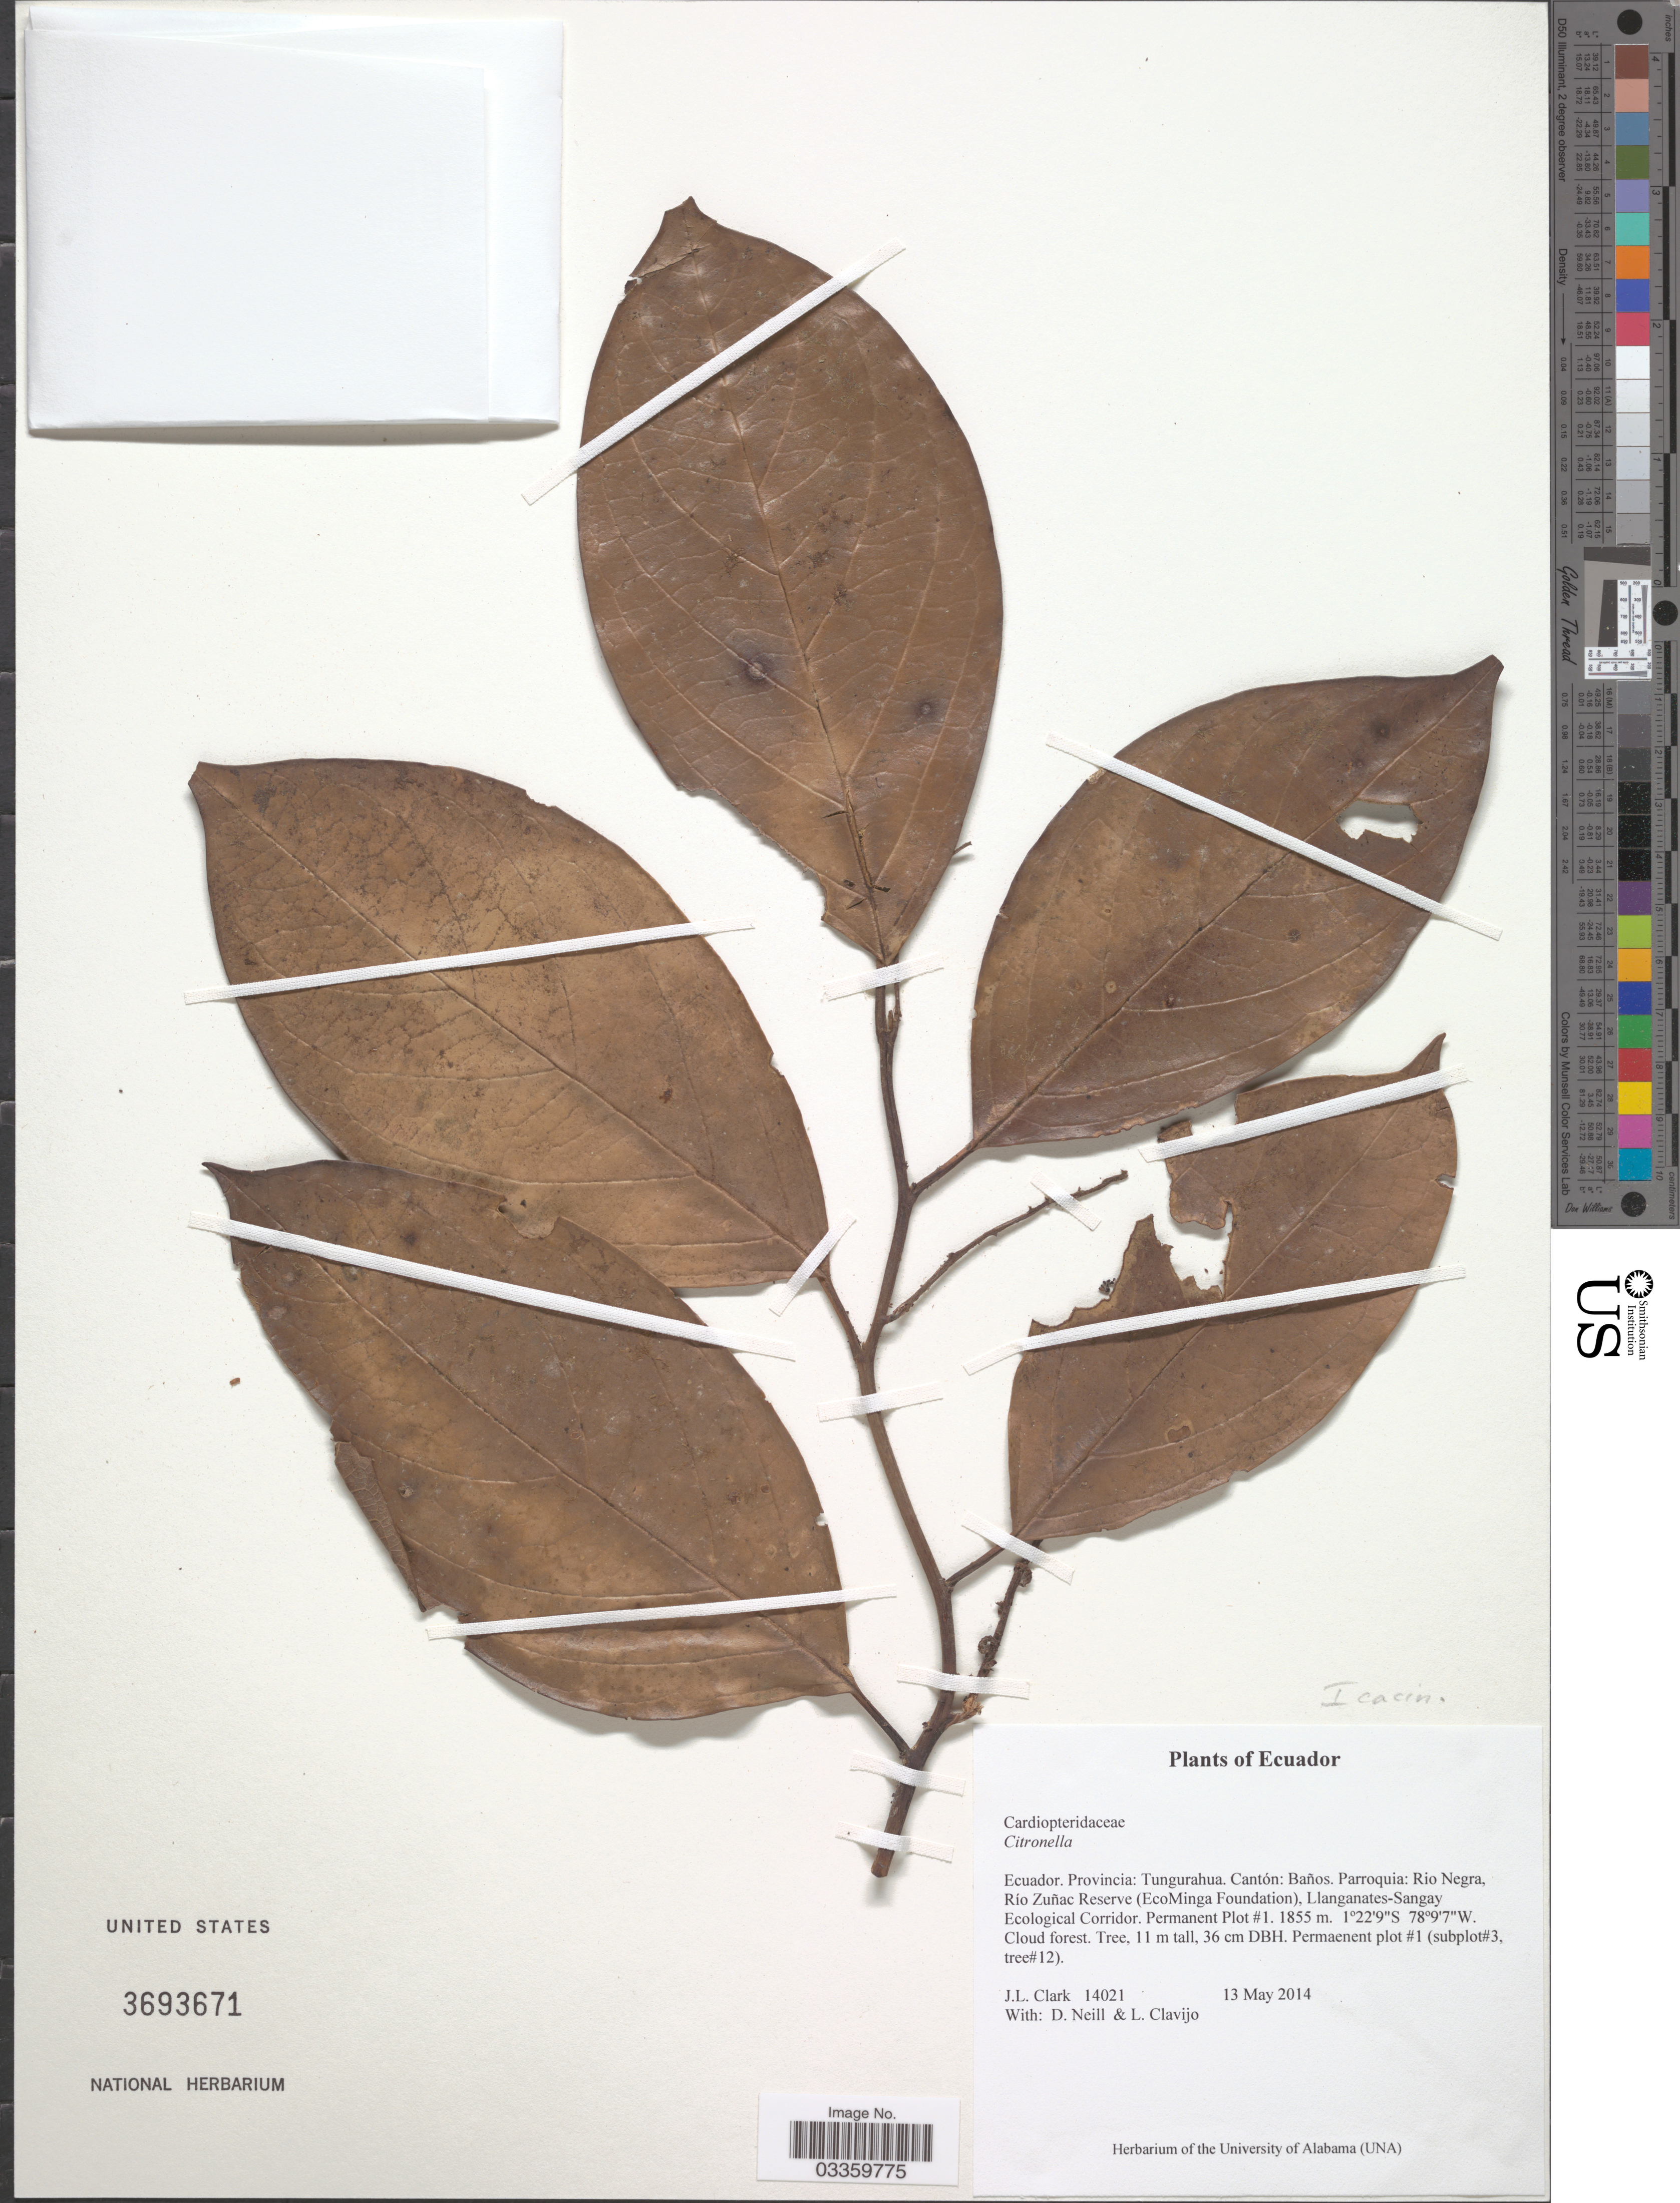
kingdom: Plantae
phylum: Tracheophyta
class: Magnoliopsida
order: Cardiopteridales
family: Cardiopteridaceae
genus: Citronella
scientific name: Citronella sp.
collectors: J. L. Clark, D. Neill & L. Clavijo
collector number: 14021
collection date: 2014-05-13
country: Ecuador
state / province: Tungurahua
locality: Cantón: Baños. Parroquia: Rio Negra, Río Zuñac Reserve (EcoMinga Foundation), Llanganates-Sangay Ecological Corridor. Permanent Plot # 1.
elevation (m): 1855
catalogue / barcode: US 3693671